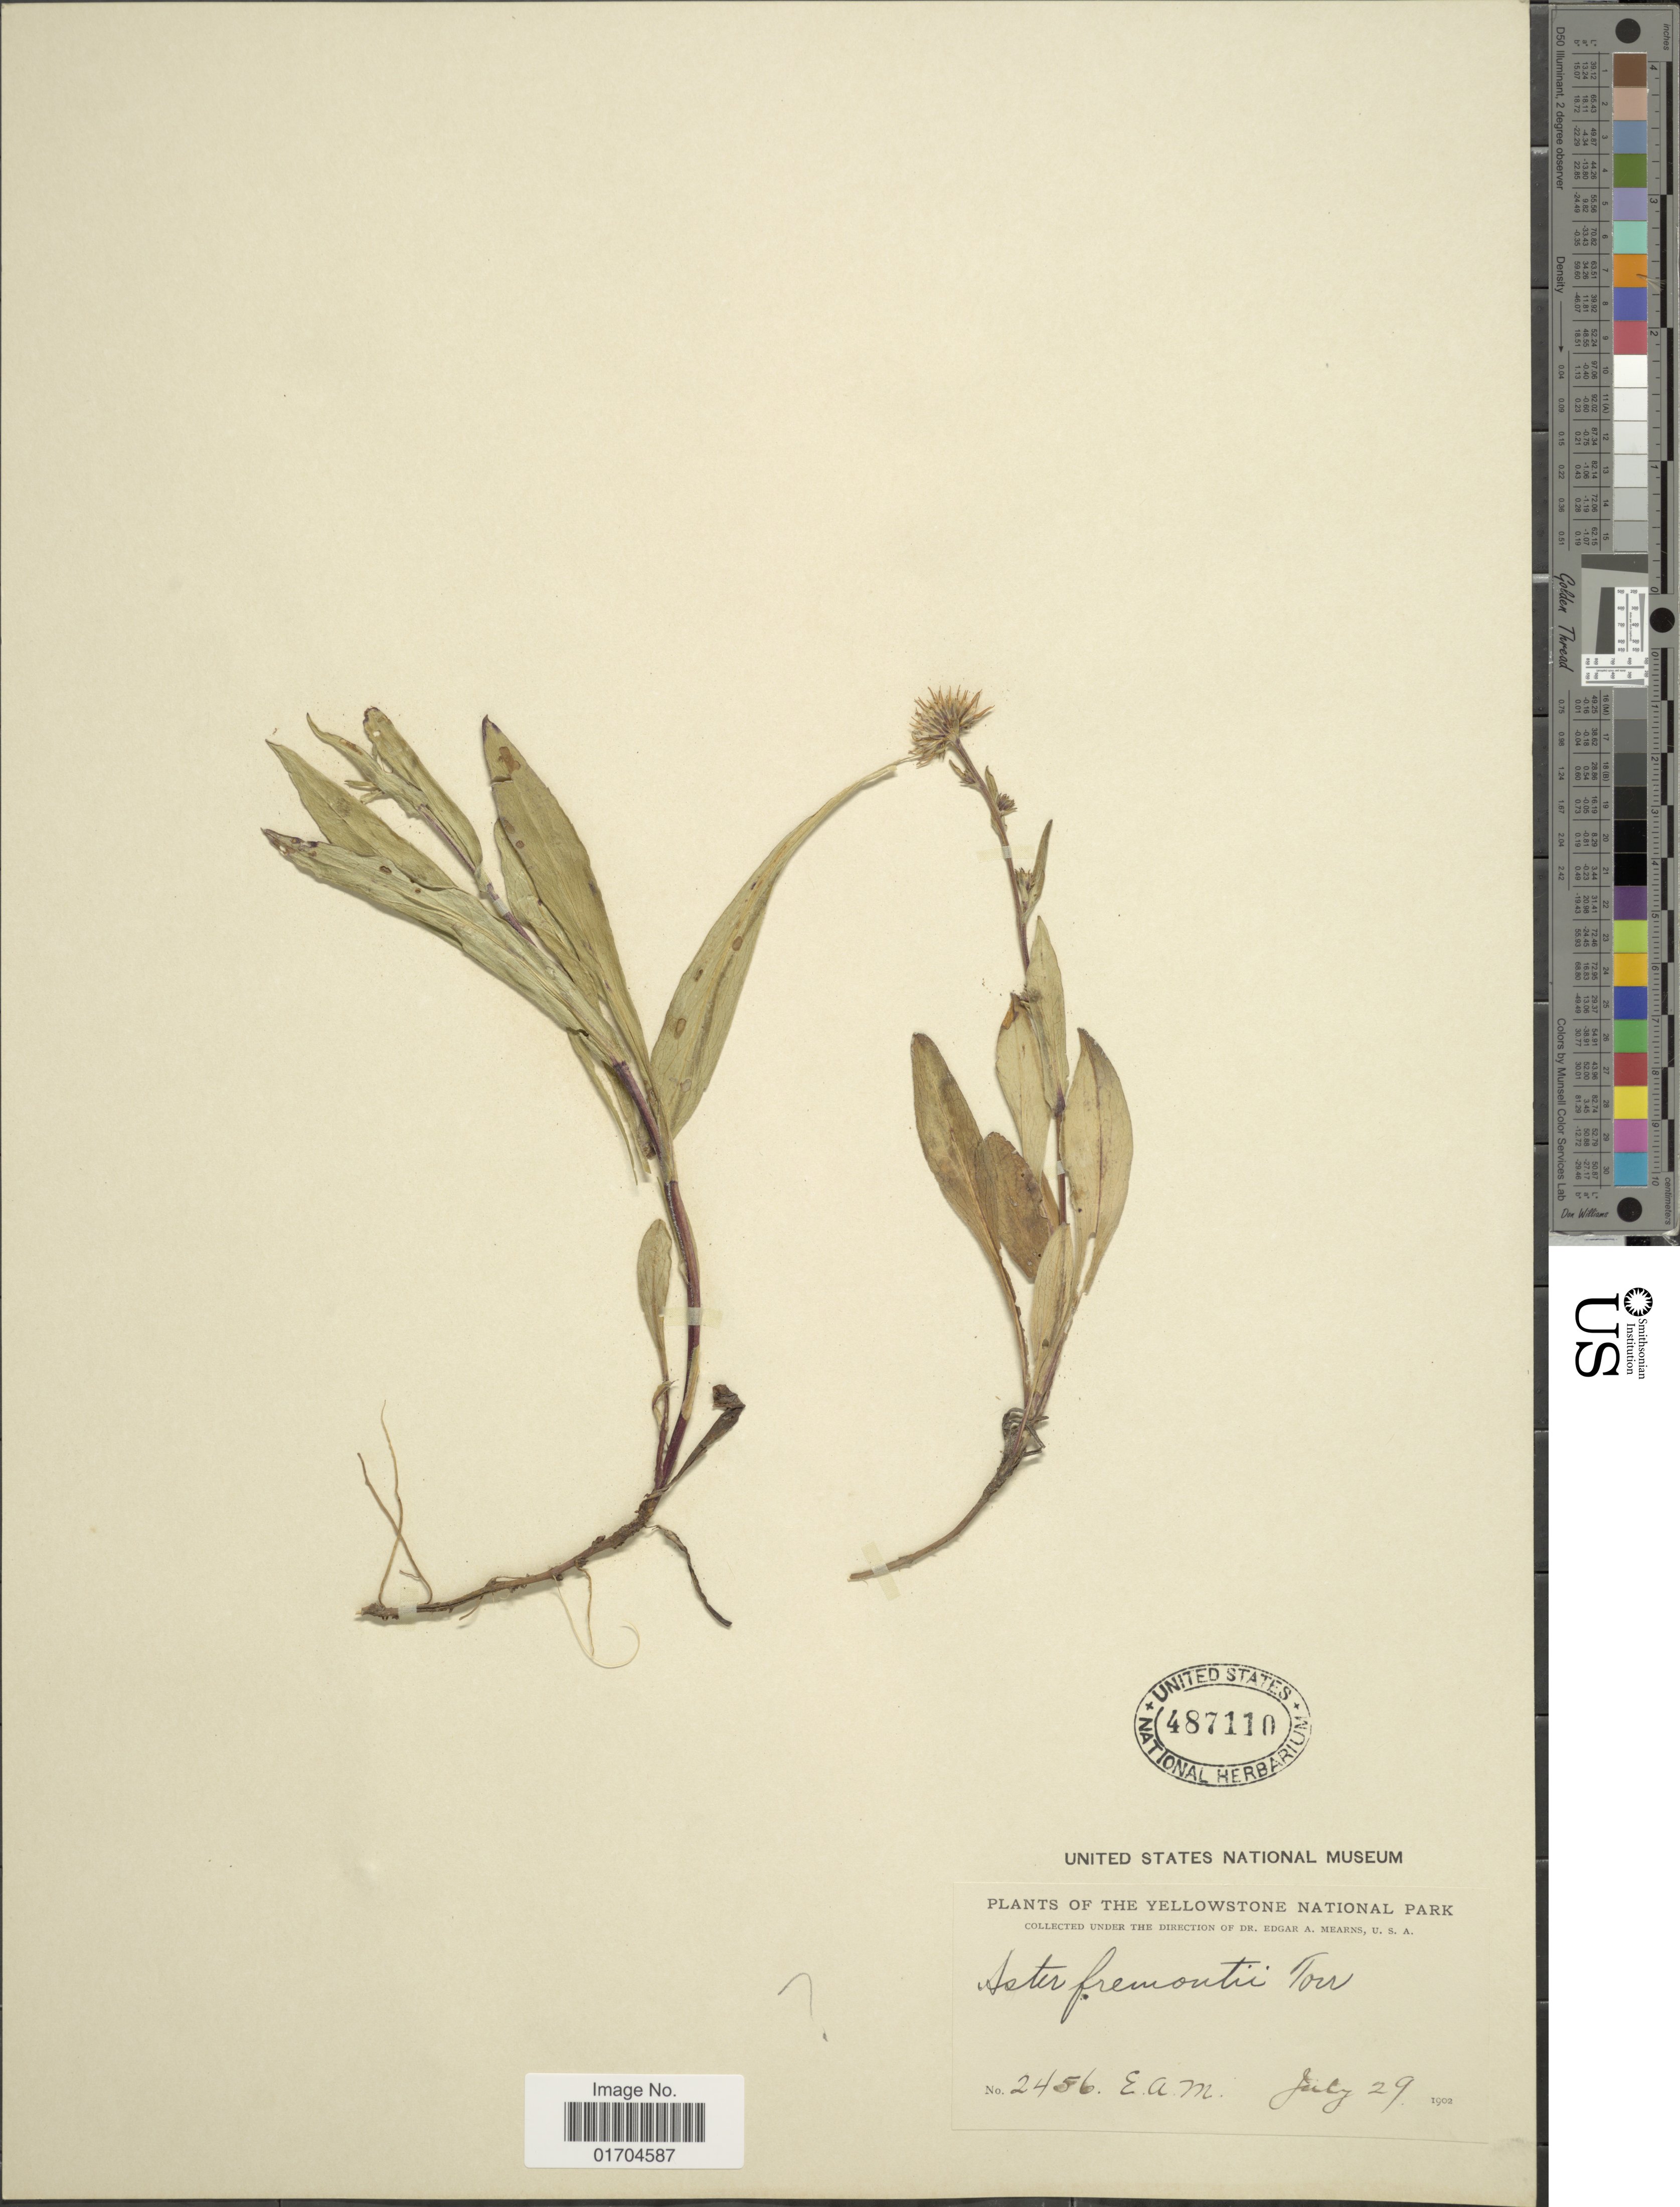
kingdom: Plantae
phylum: Tracheophyta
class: Magnoliopsida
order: Asterales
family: Asteraceae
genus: Symphyotrichum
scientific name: Symphyotrichum sp.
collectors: E. A. Mearns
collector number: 2456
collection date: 1902-07-29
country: United States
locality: The Yellowstone National Park. U.S.A.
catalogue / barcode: US 487110